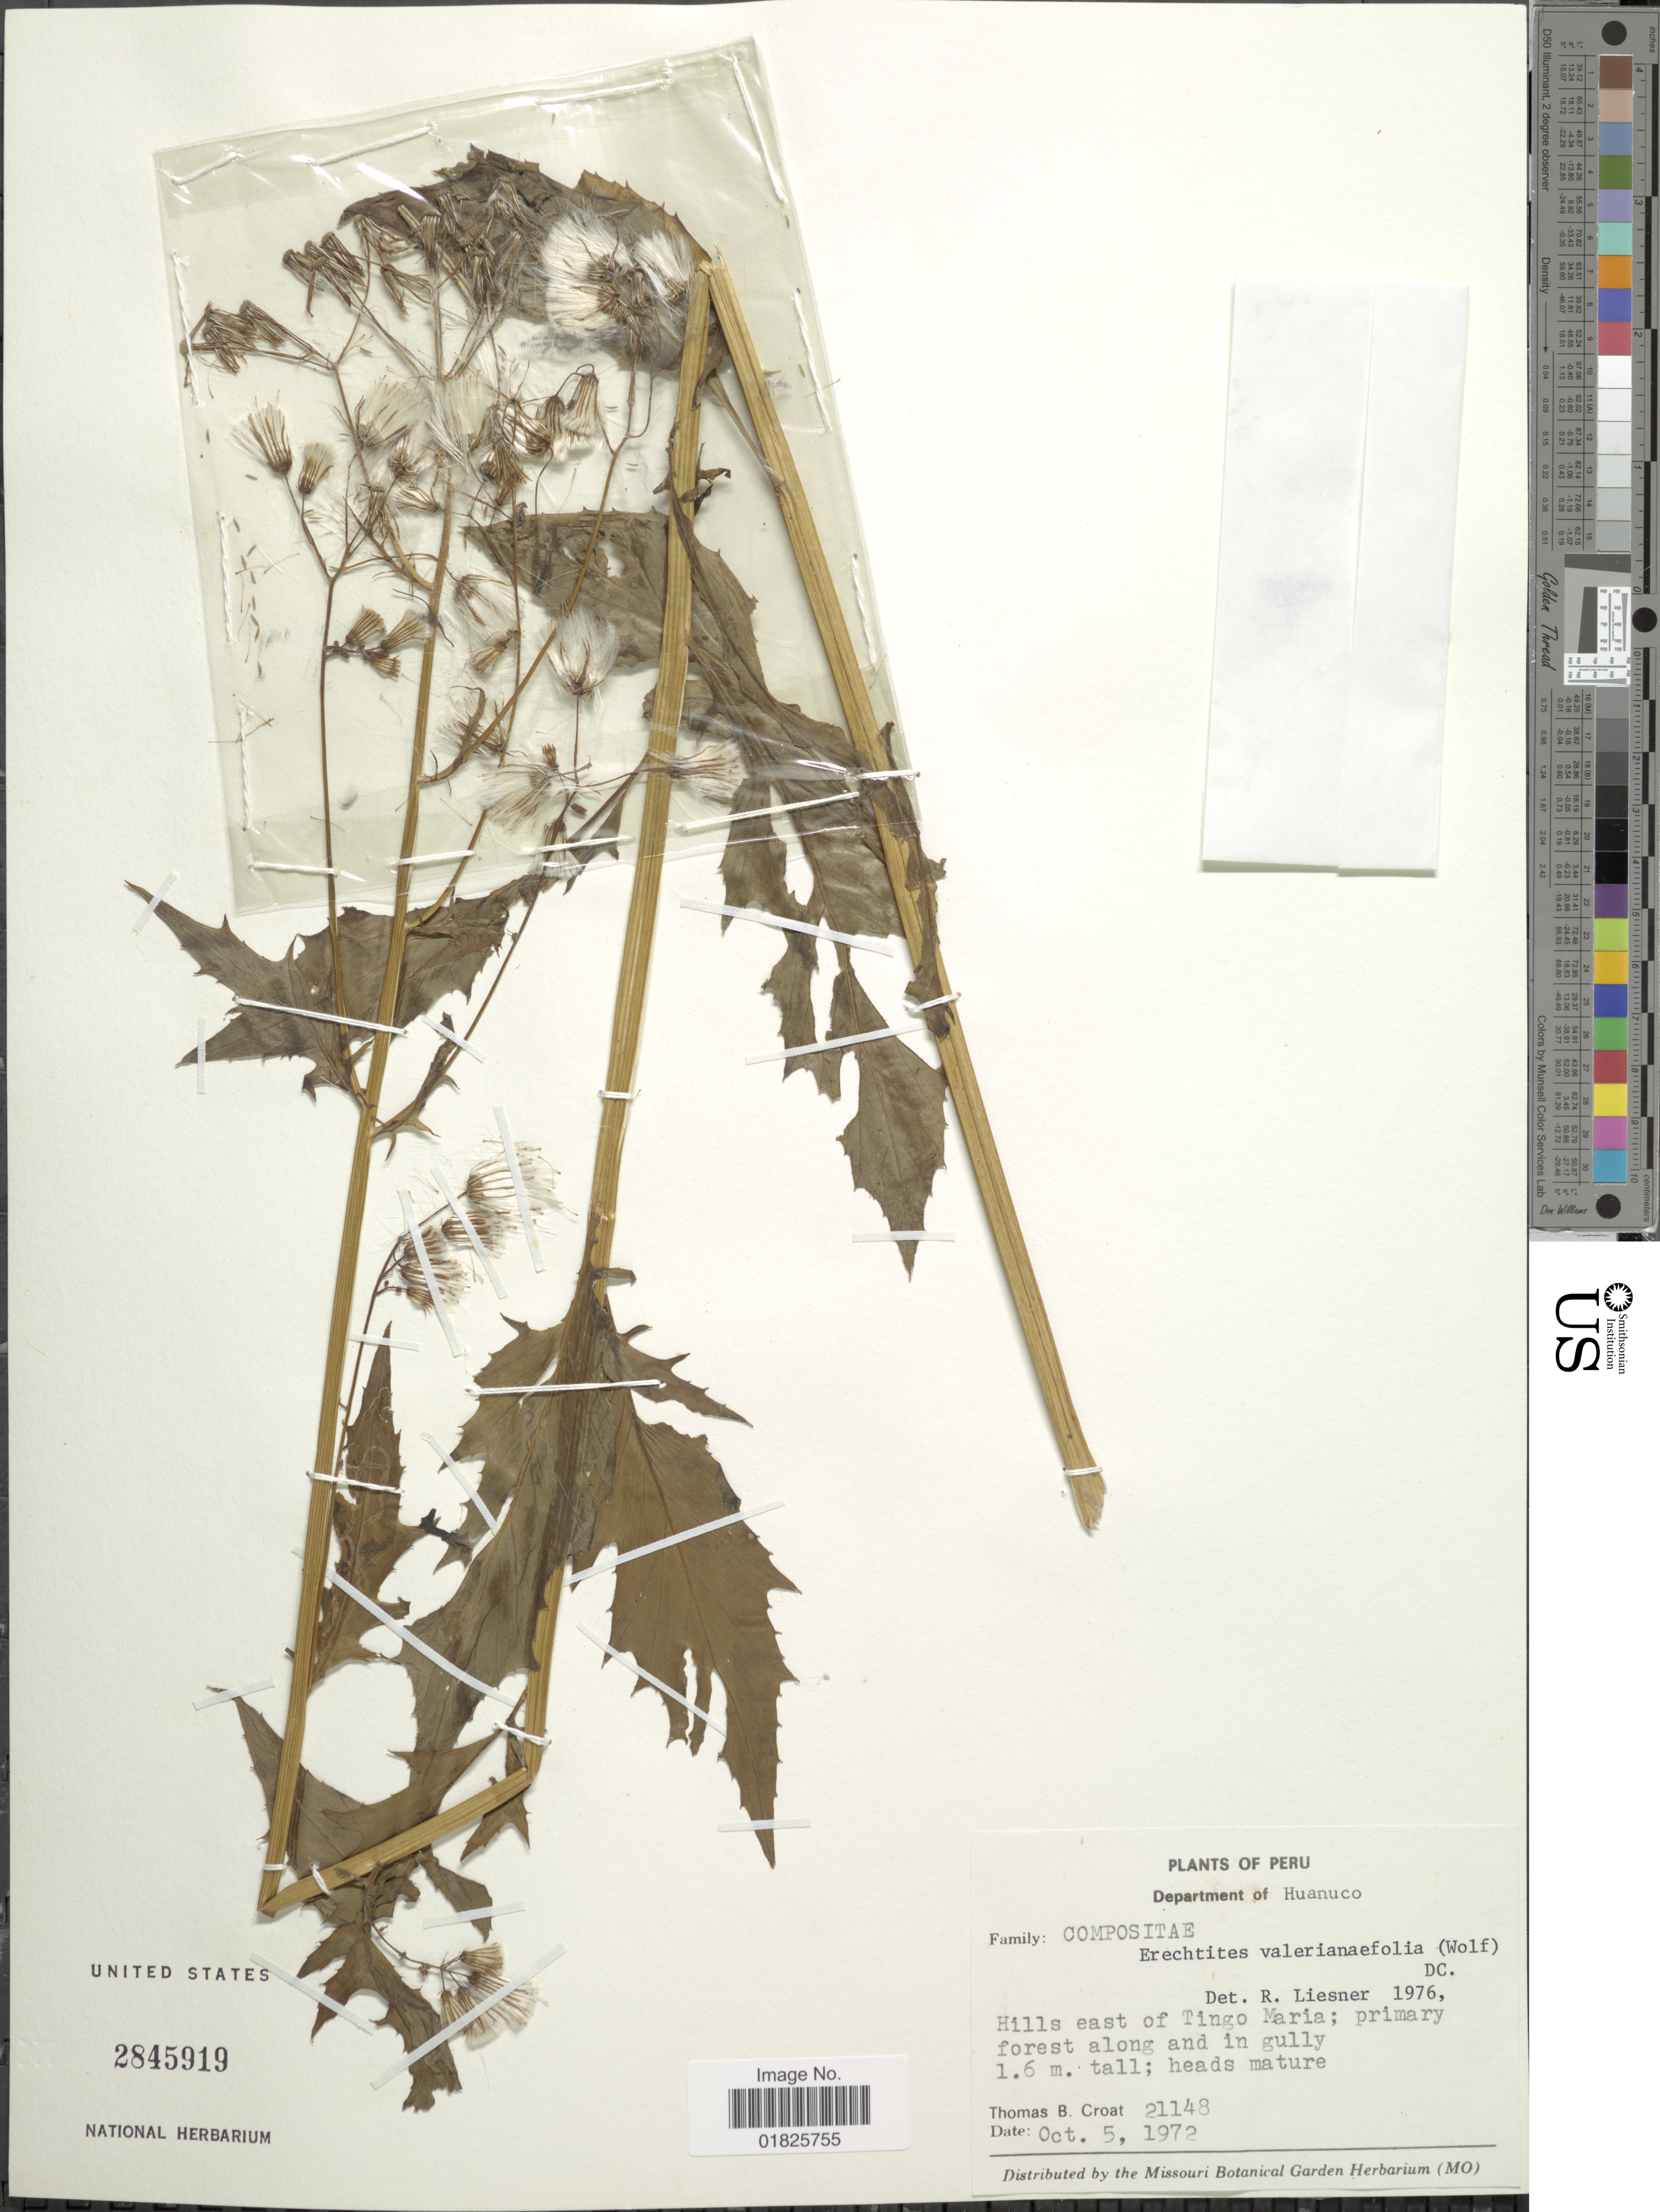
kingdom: Plantae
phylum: Tracheophyta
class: Magnoliopsida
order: Asterales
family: Asteraceae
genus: Erechtites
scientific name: Erechtites valerianifolius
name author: (Link ex Spreng.) DC.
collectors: T. B. Croat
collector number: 21148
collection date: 1972-10-05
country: Peru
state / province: Huánuco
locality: Hills east of Tingo Maria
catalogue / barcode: US 2845919